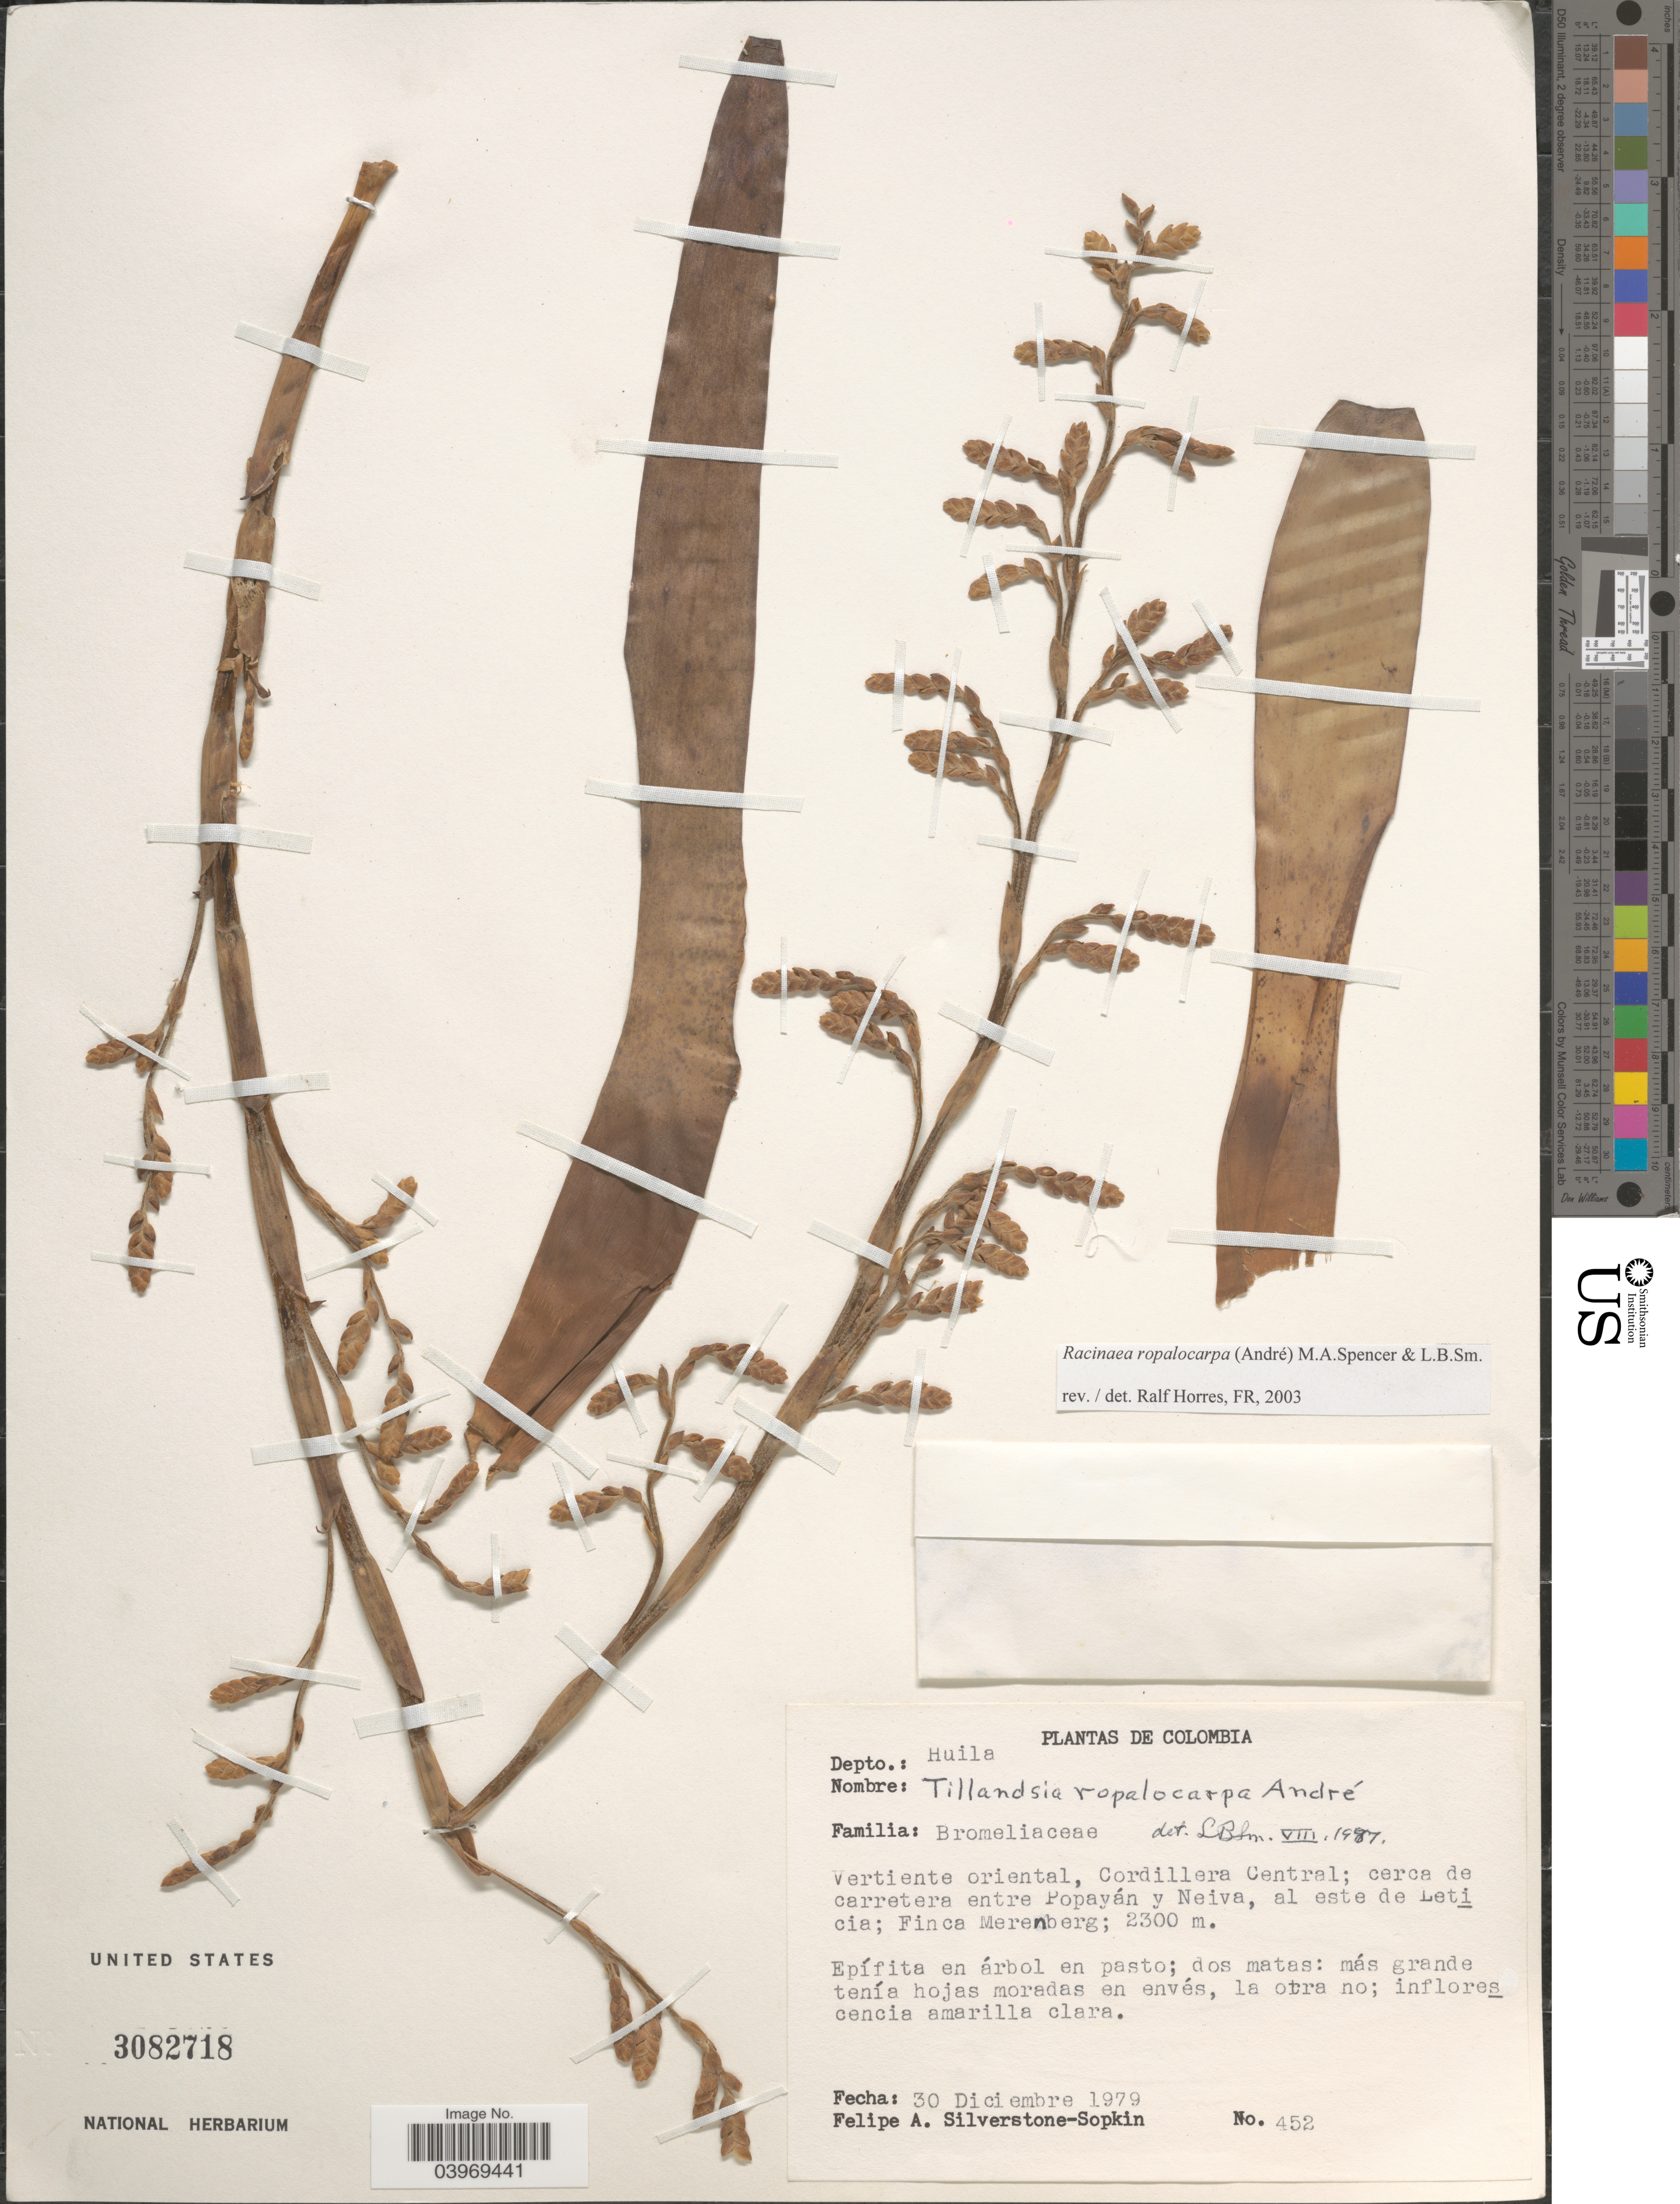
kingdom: Plantae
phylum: Tracheophyta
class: Liliopsida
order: Poales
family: Bromeliaceae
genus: Racinaea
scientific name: Racinaea ropalocarpa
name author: (André) M.A. Spencer & L.B. Sm.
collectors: F. Silverstone-Sopkin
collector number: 452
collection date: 1979-12-30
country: Colombia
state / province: Huila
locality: Depto.: Huila. Vertiente oriental, Cordillera Central; cerca de carretera entre Popayán y Neiva, al este de Leticia; Finca Merenberg.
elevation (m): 2300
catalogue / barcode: US 3082718